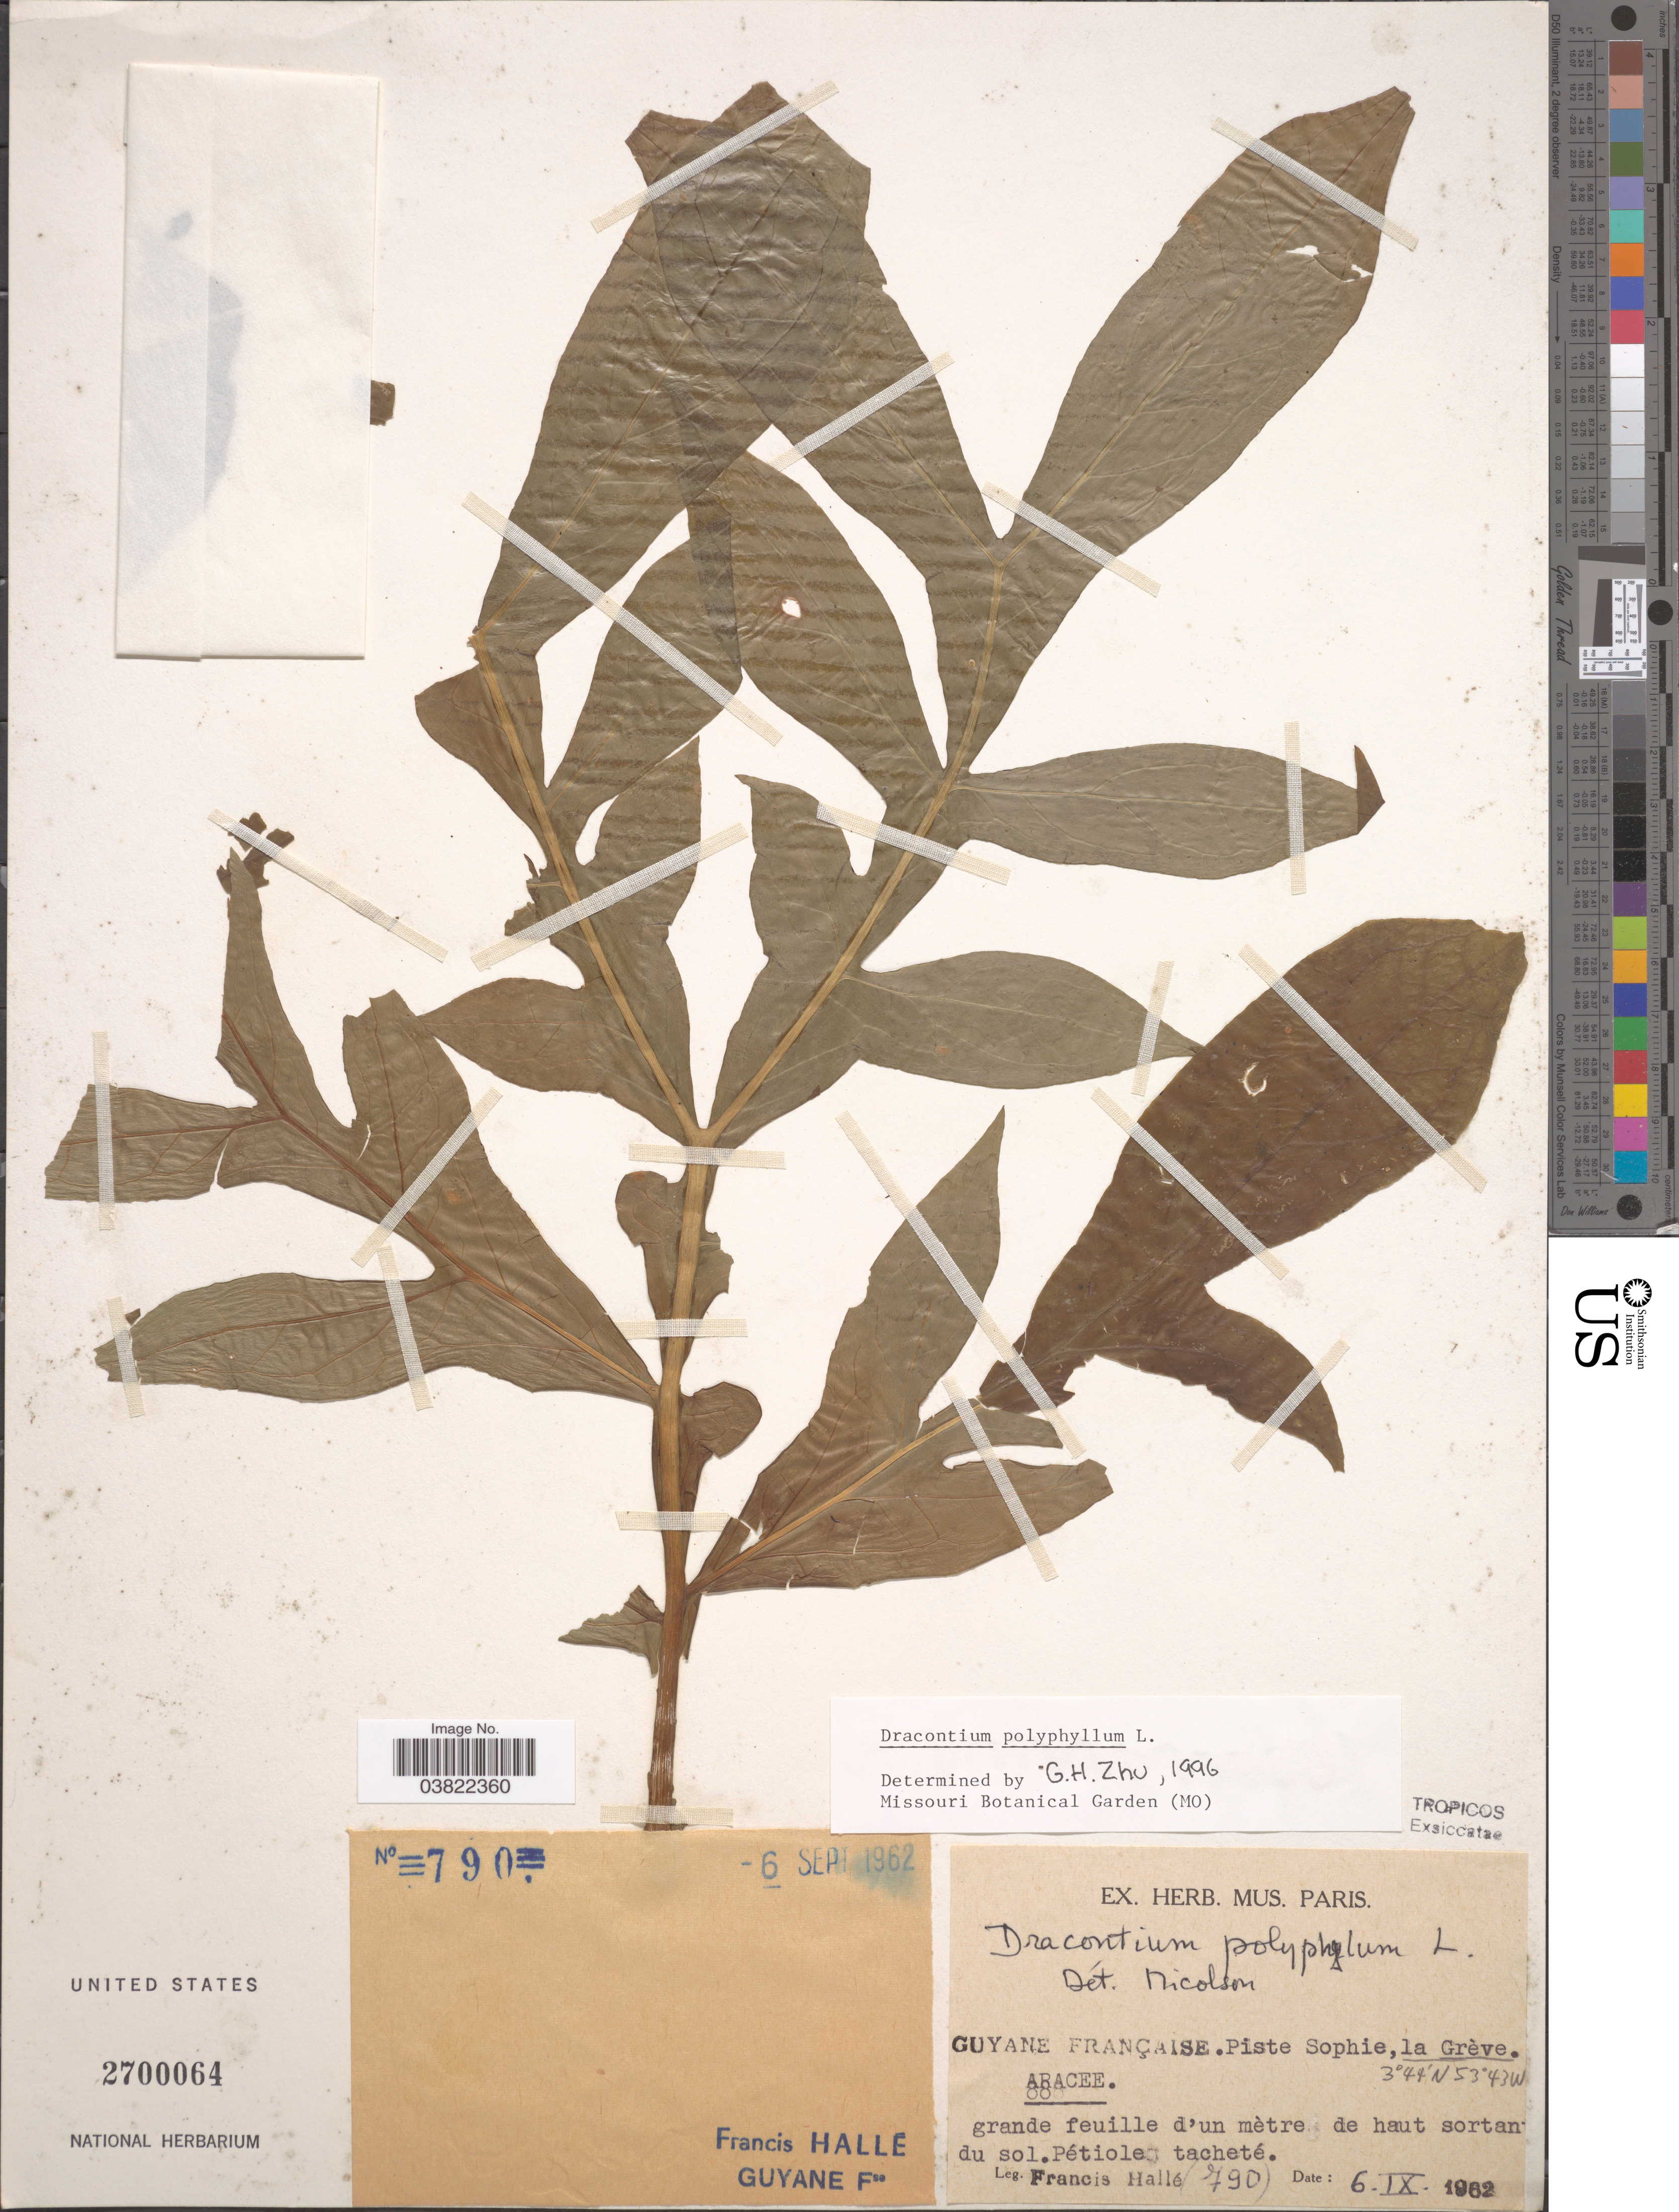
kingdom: Plantae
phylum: Tracheophyta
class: Liliopsida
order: Alismatales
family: Araceae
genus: Dracontium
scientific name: Dracontium polyphyllum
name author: L.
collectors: F. Hallé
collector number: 790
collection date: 1962-09-06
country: French Guiana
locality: Guyane Française. Piste Sophie, la Grève. Grande feuille d'un mètre de haut sortan du sol. Pétioles tacheté.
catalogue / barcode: US 2700064